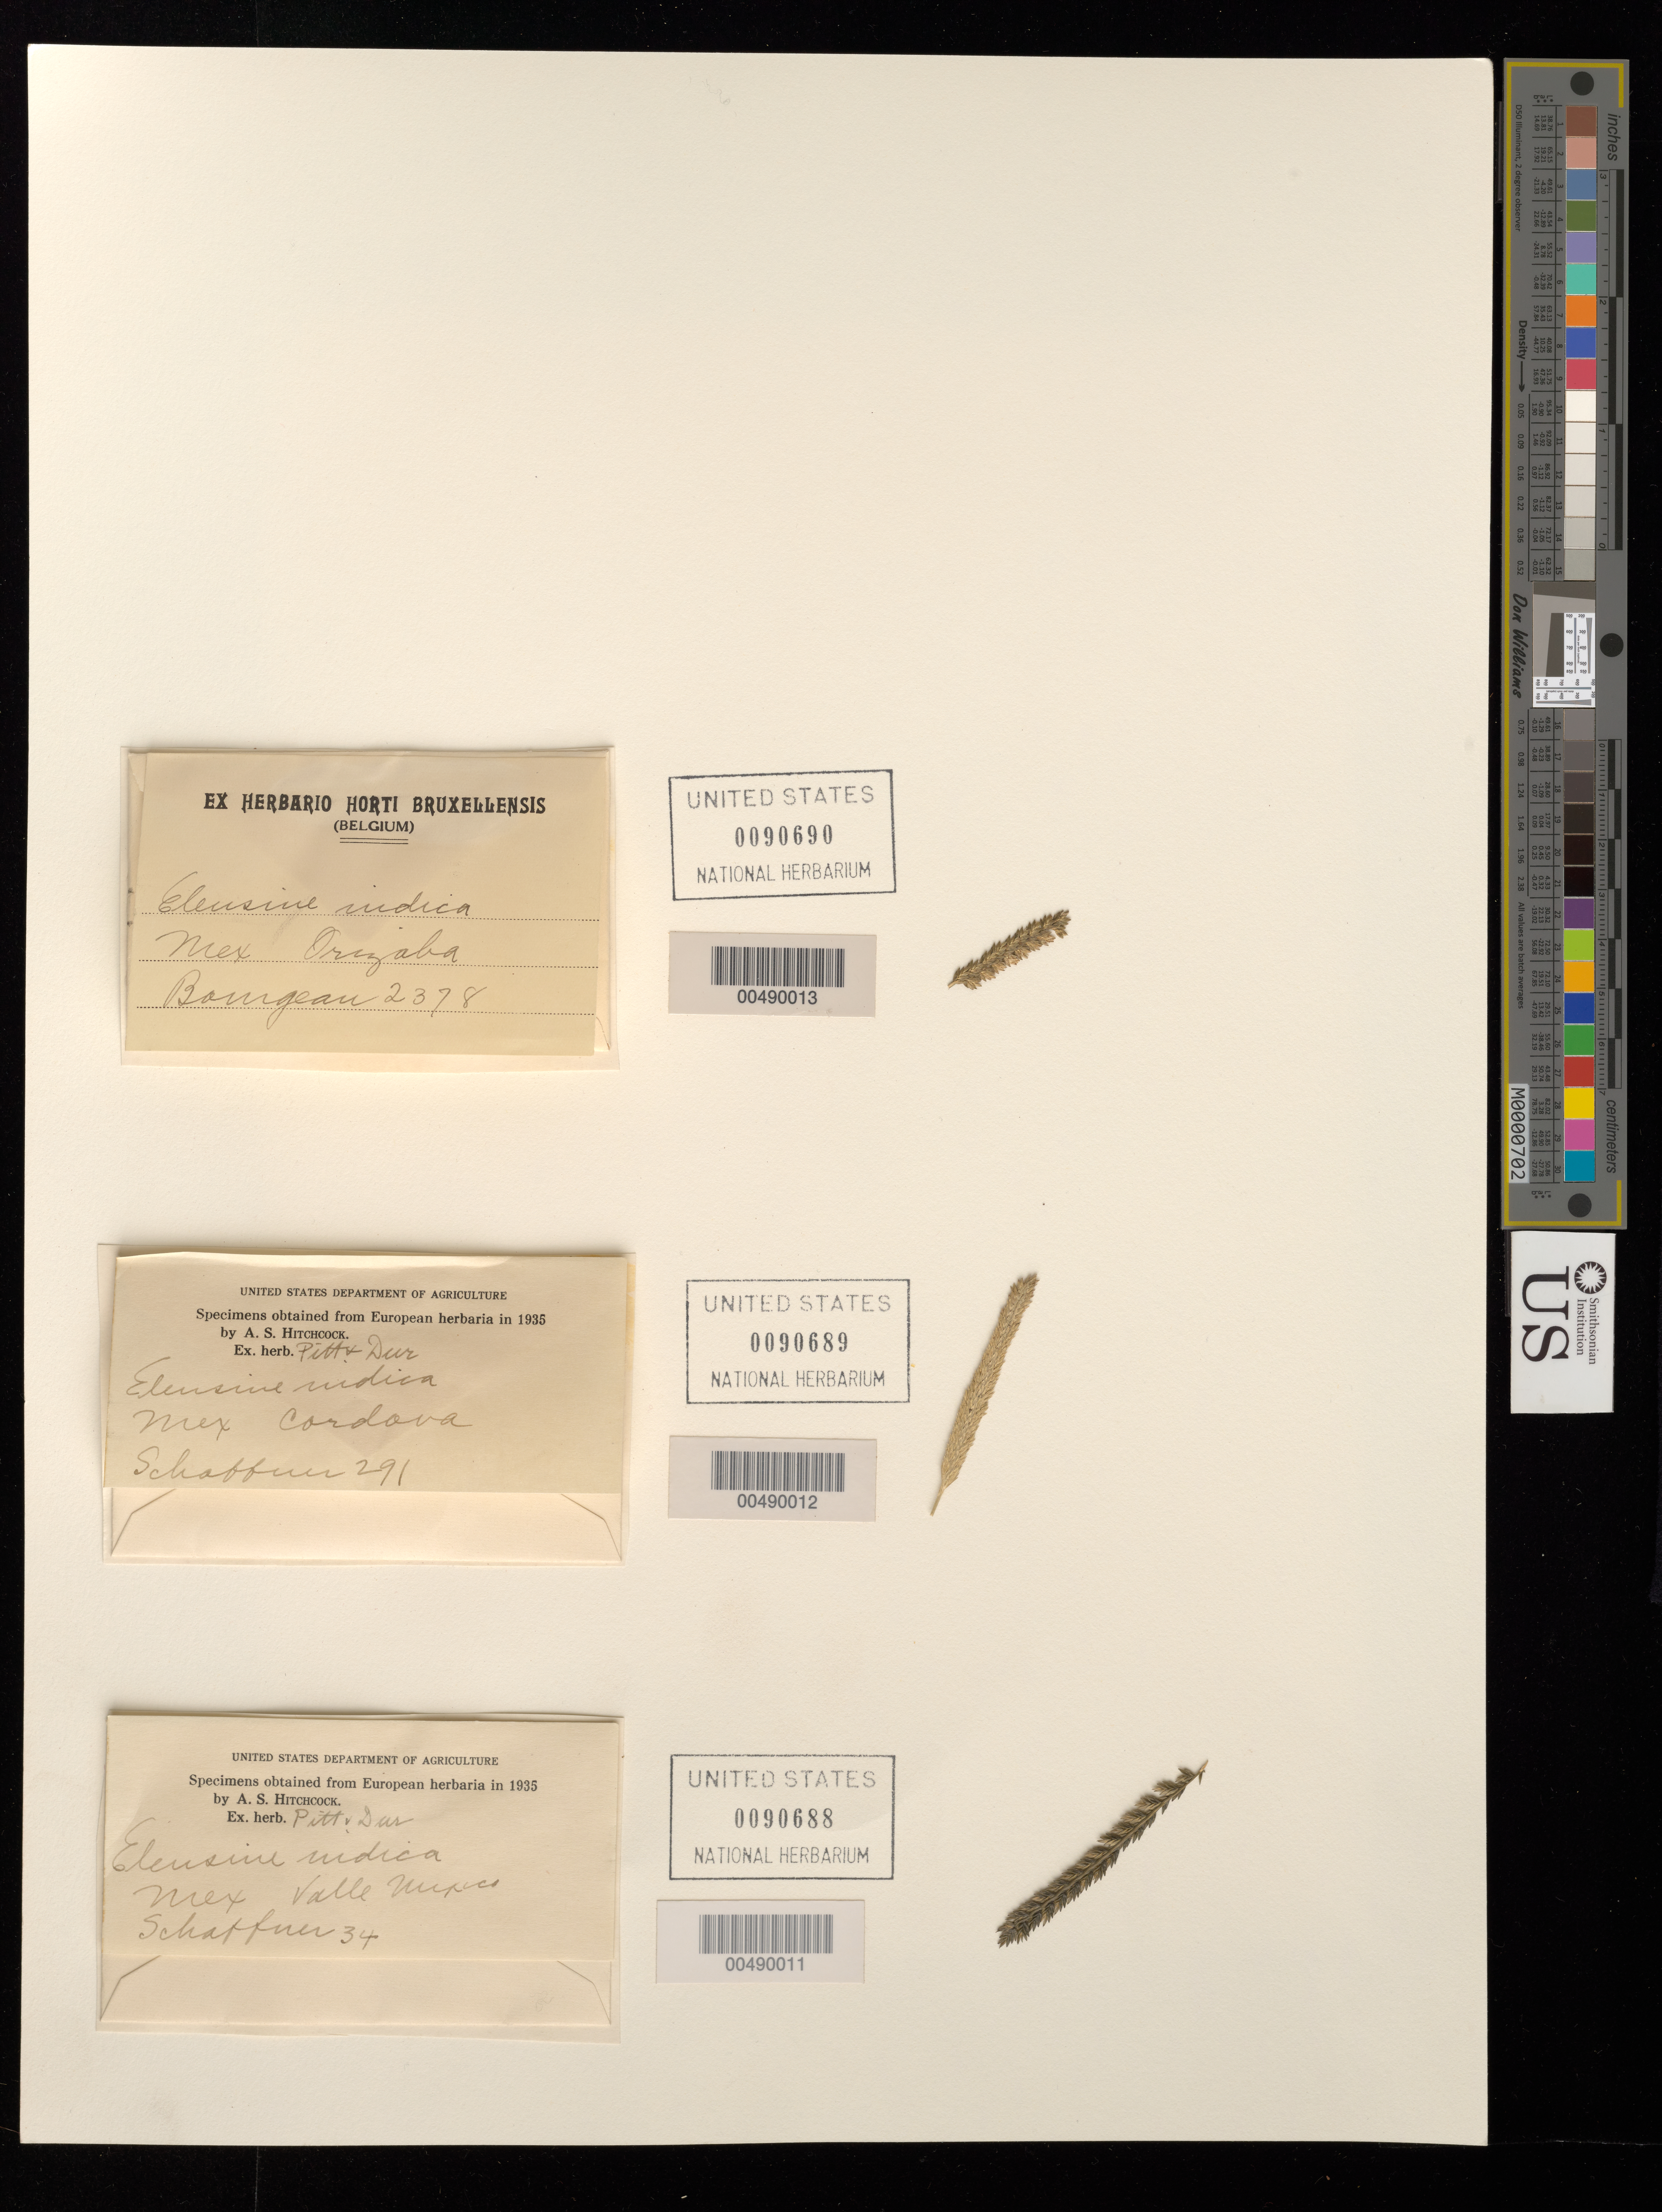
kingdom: Plantae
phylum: Tracheophyta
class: Liliopsida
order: Poales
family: Poaceae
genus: Eleusine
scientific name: Eleusine indica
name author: (L.) Gaertn.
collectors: -. Schaffner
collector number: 34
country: Mexico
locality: Valle Mexico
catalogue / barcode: US 90688